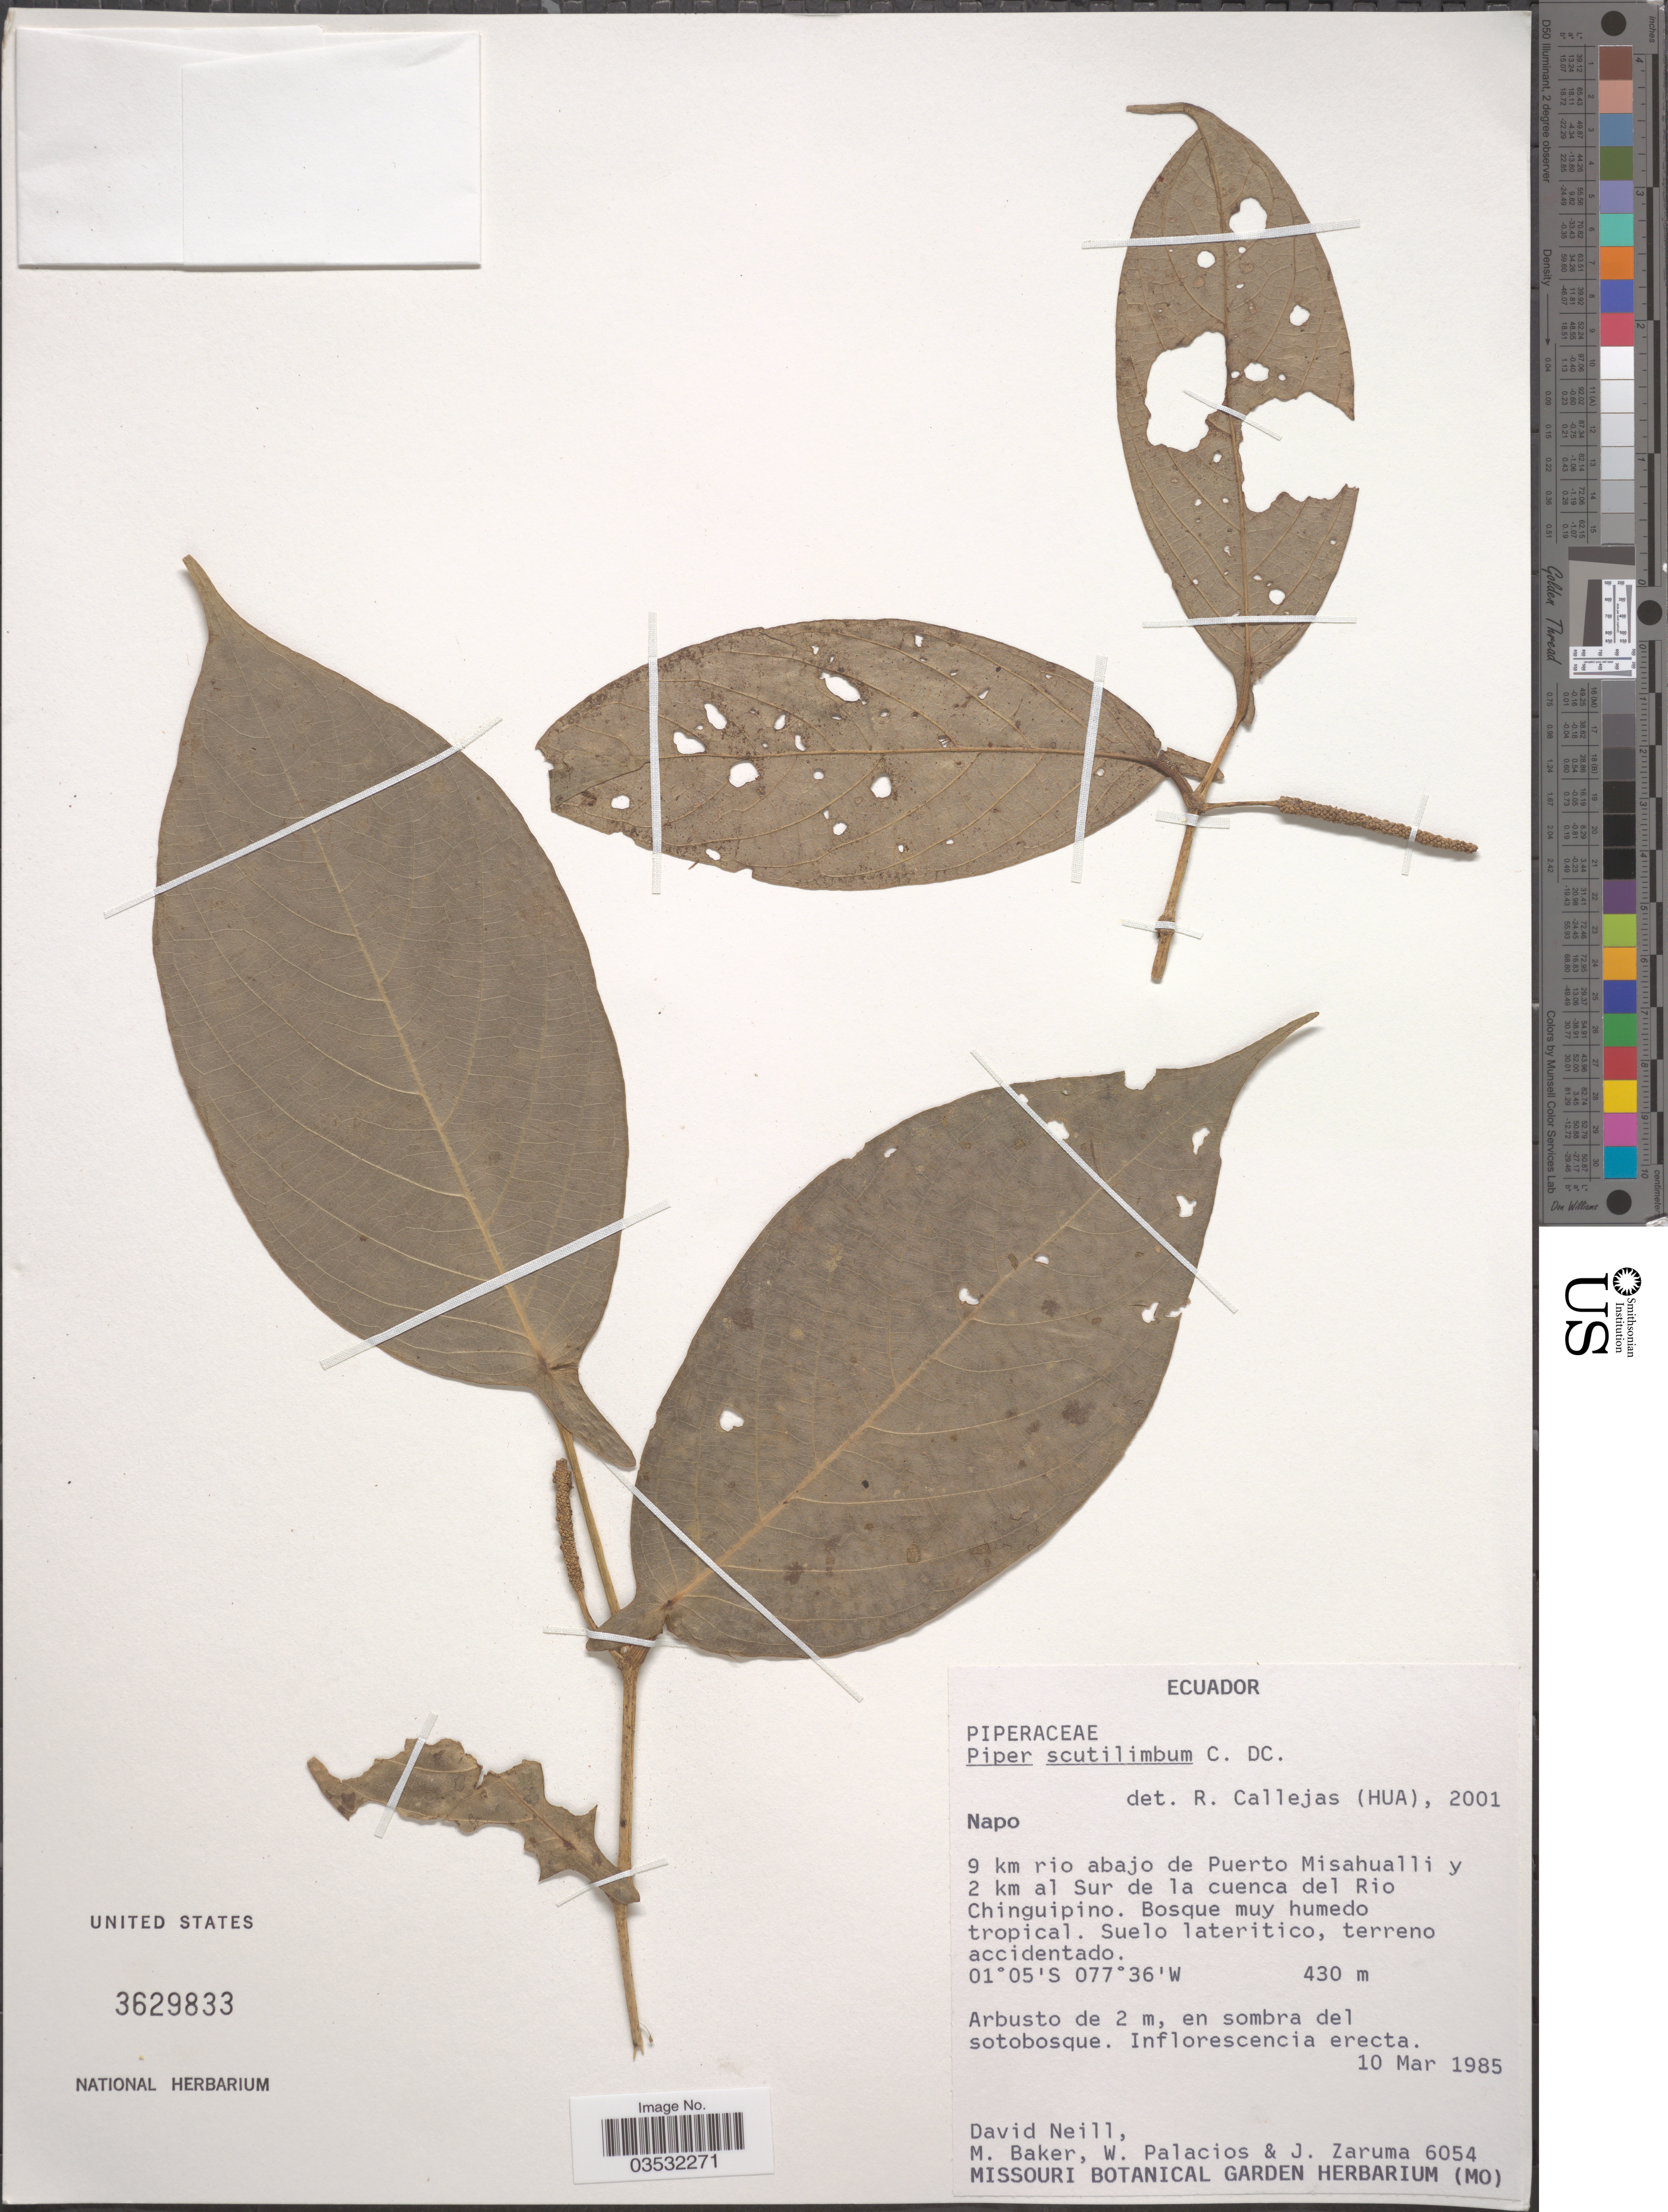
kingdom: Plantae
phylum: Tracheophyta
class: Magnoliopsida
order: Piperales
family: Piperaceae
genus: Piper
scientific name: Piper indiwasii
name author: W. Trujillo-C. & M.A. Jaram.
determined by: Jaramillo, M. Alejandra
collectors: D. A. Neill, M. Baker, W. Palacios & J. Zaruma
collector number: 6054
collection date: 1985-03-10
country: Ecuador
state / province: Napo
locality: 9 km rio abajo de Puerto Misahualli y 2 km al Sur de la cuenca del Rio Chinguipino.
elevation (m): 430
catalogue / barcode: US 3629833